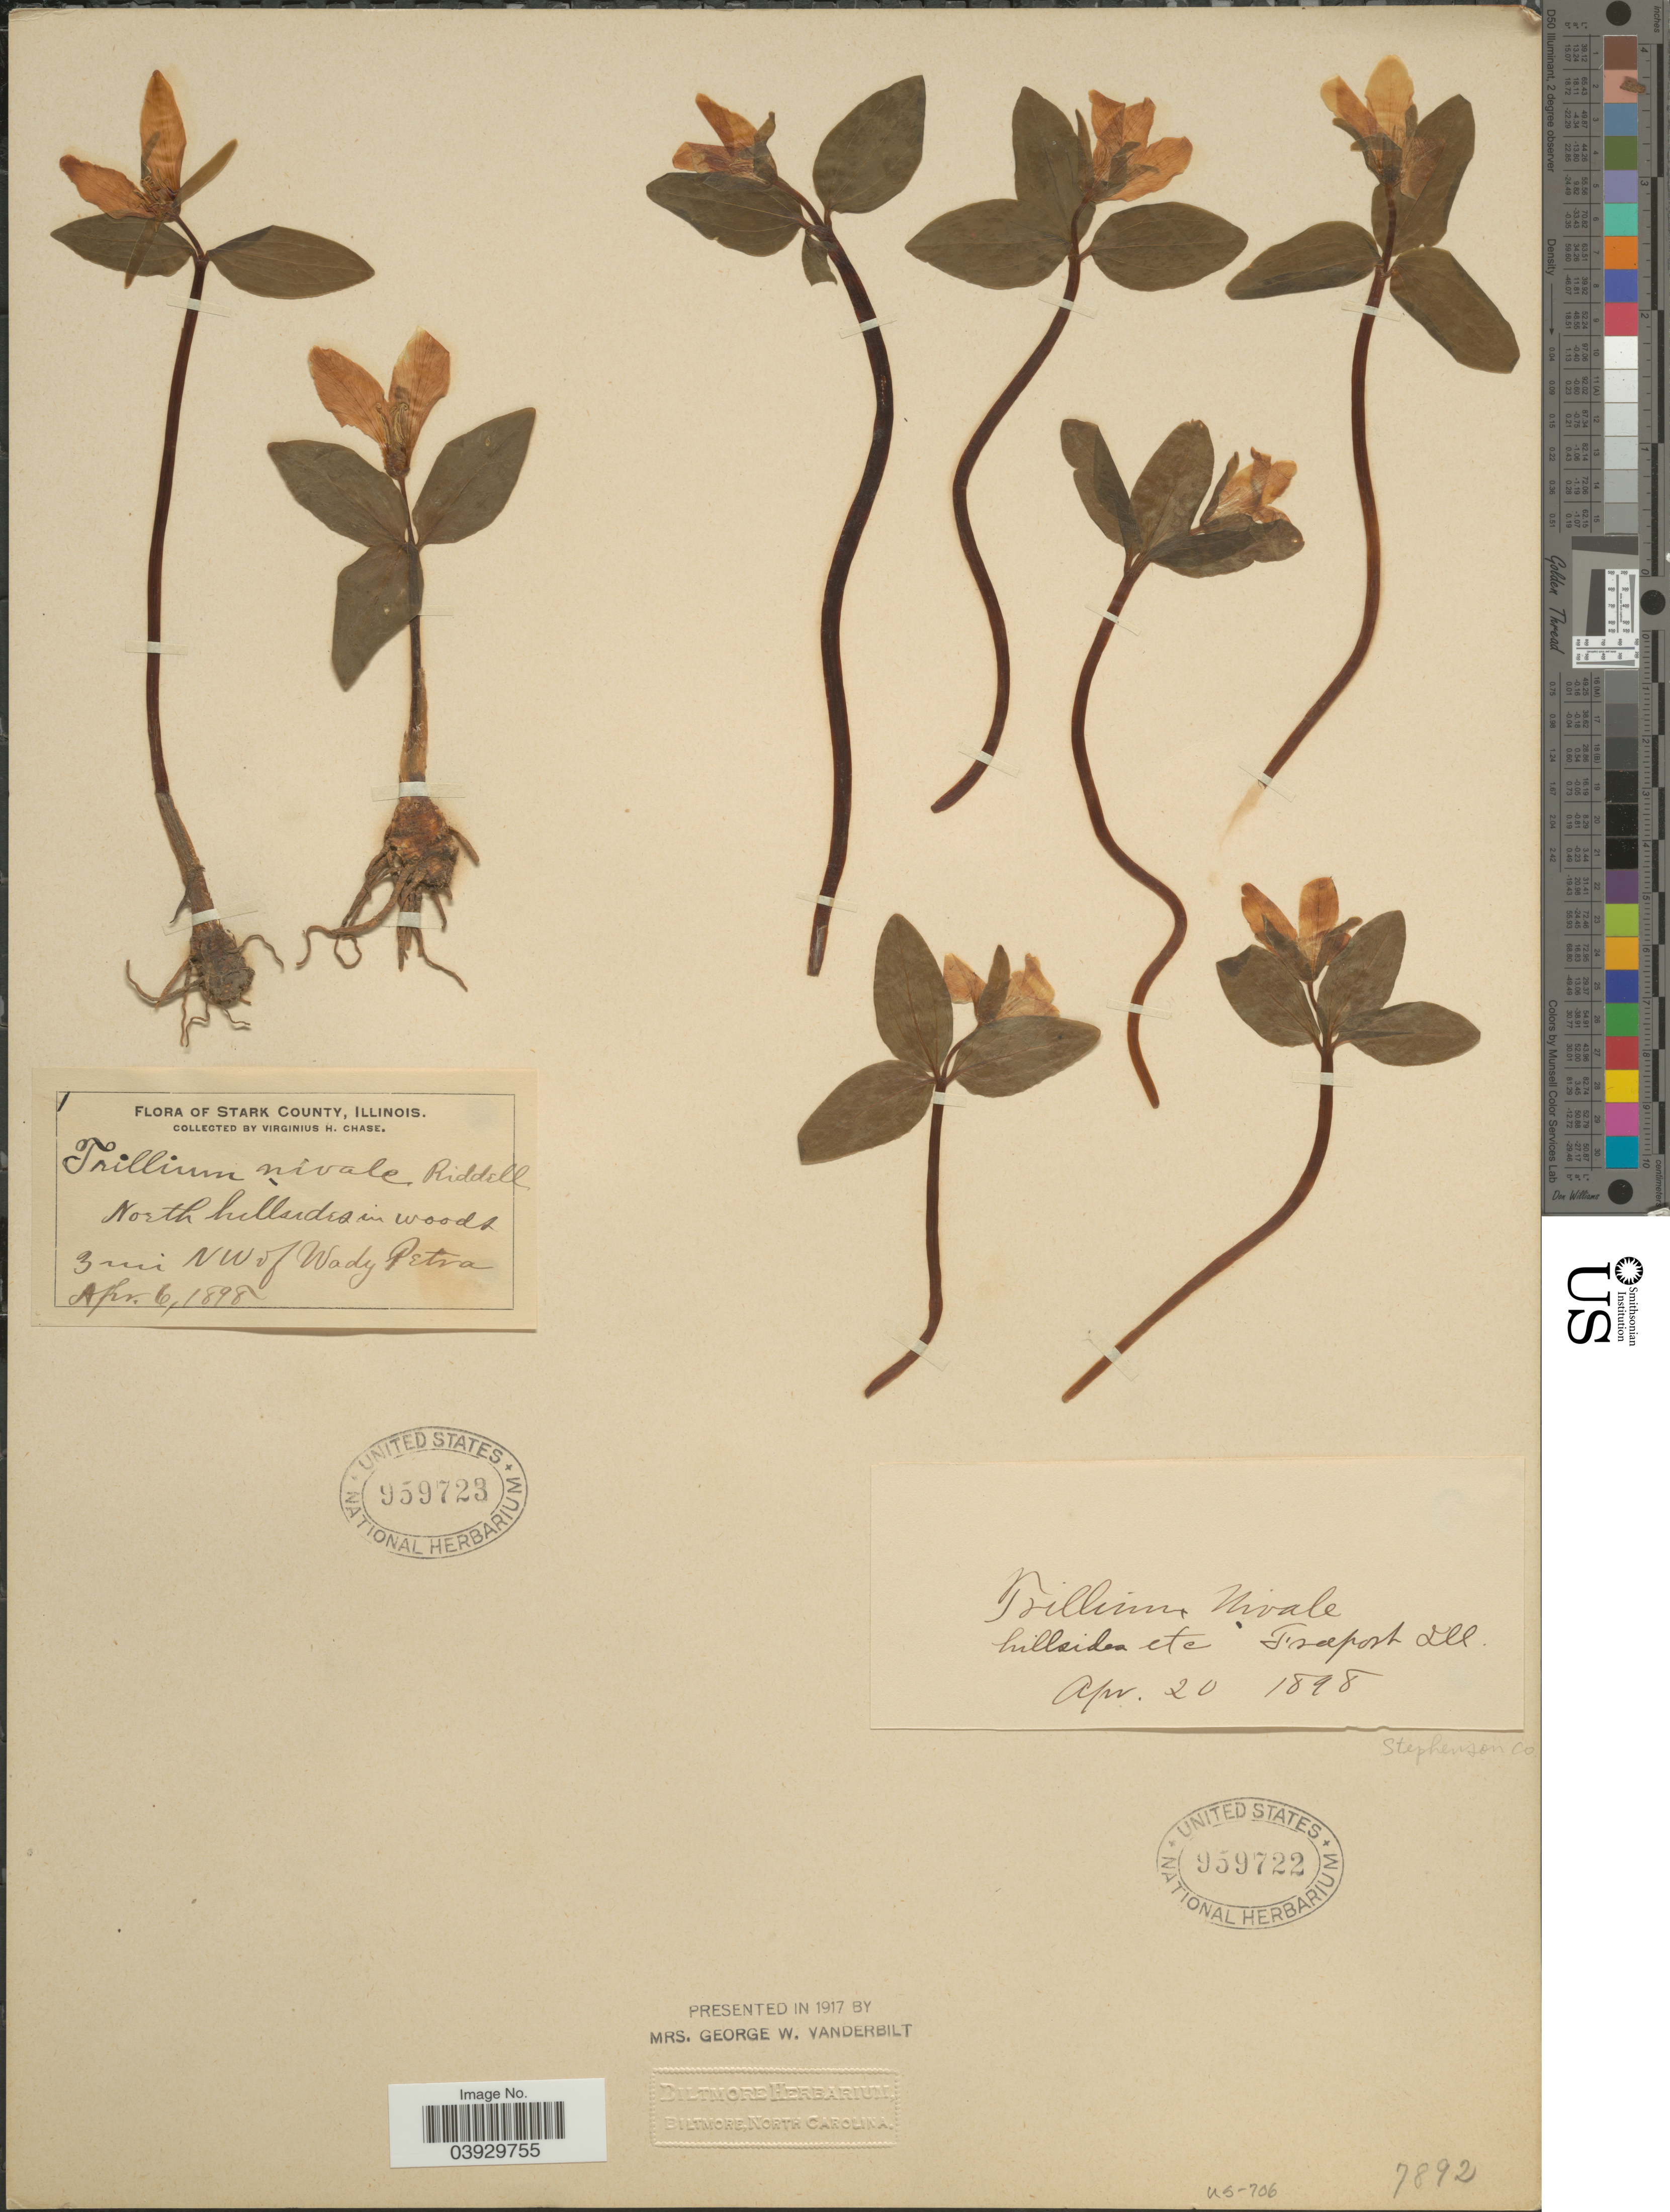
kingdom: Plantae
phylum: Tracheophyta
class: Liliopsida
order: Liliales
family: Melanthiaceae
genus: Trillium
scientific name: Trillium nivale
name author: Riddell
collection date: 1898-04-20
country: United States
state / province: Illinois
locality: Freeport. Stephenson Co.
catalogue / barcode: US 959722-2